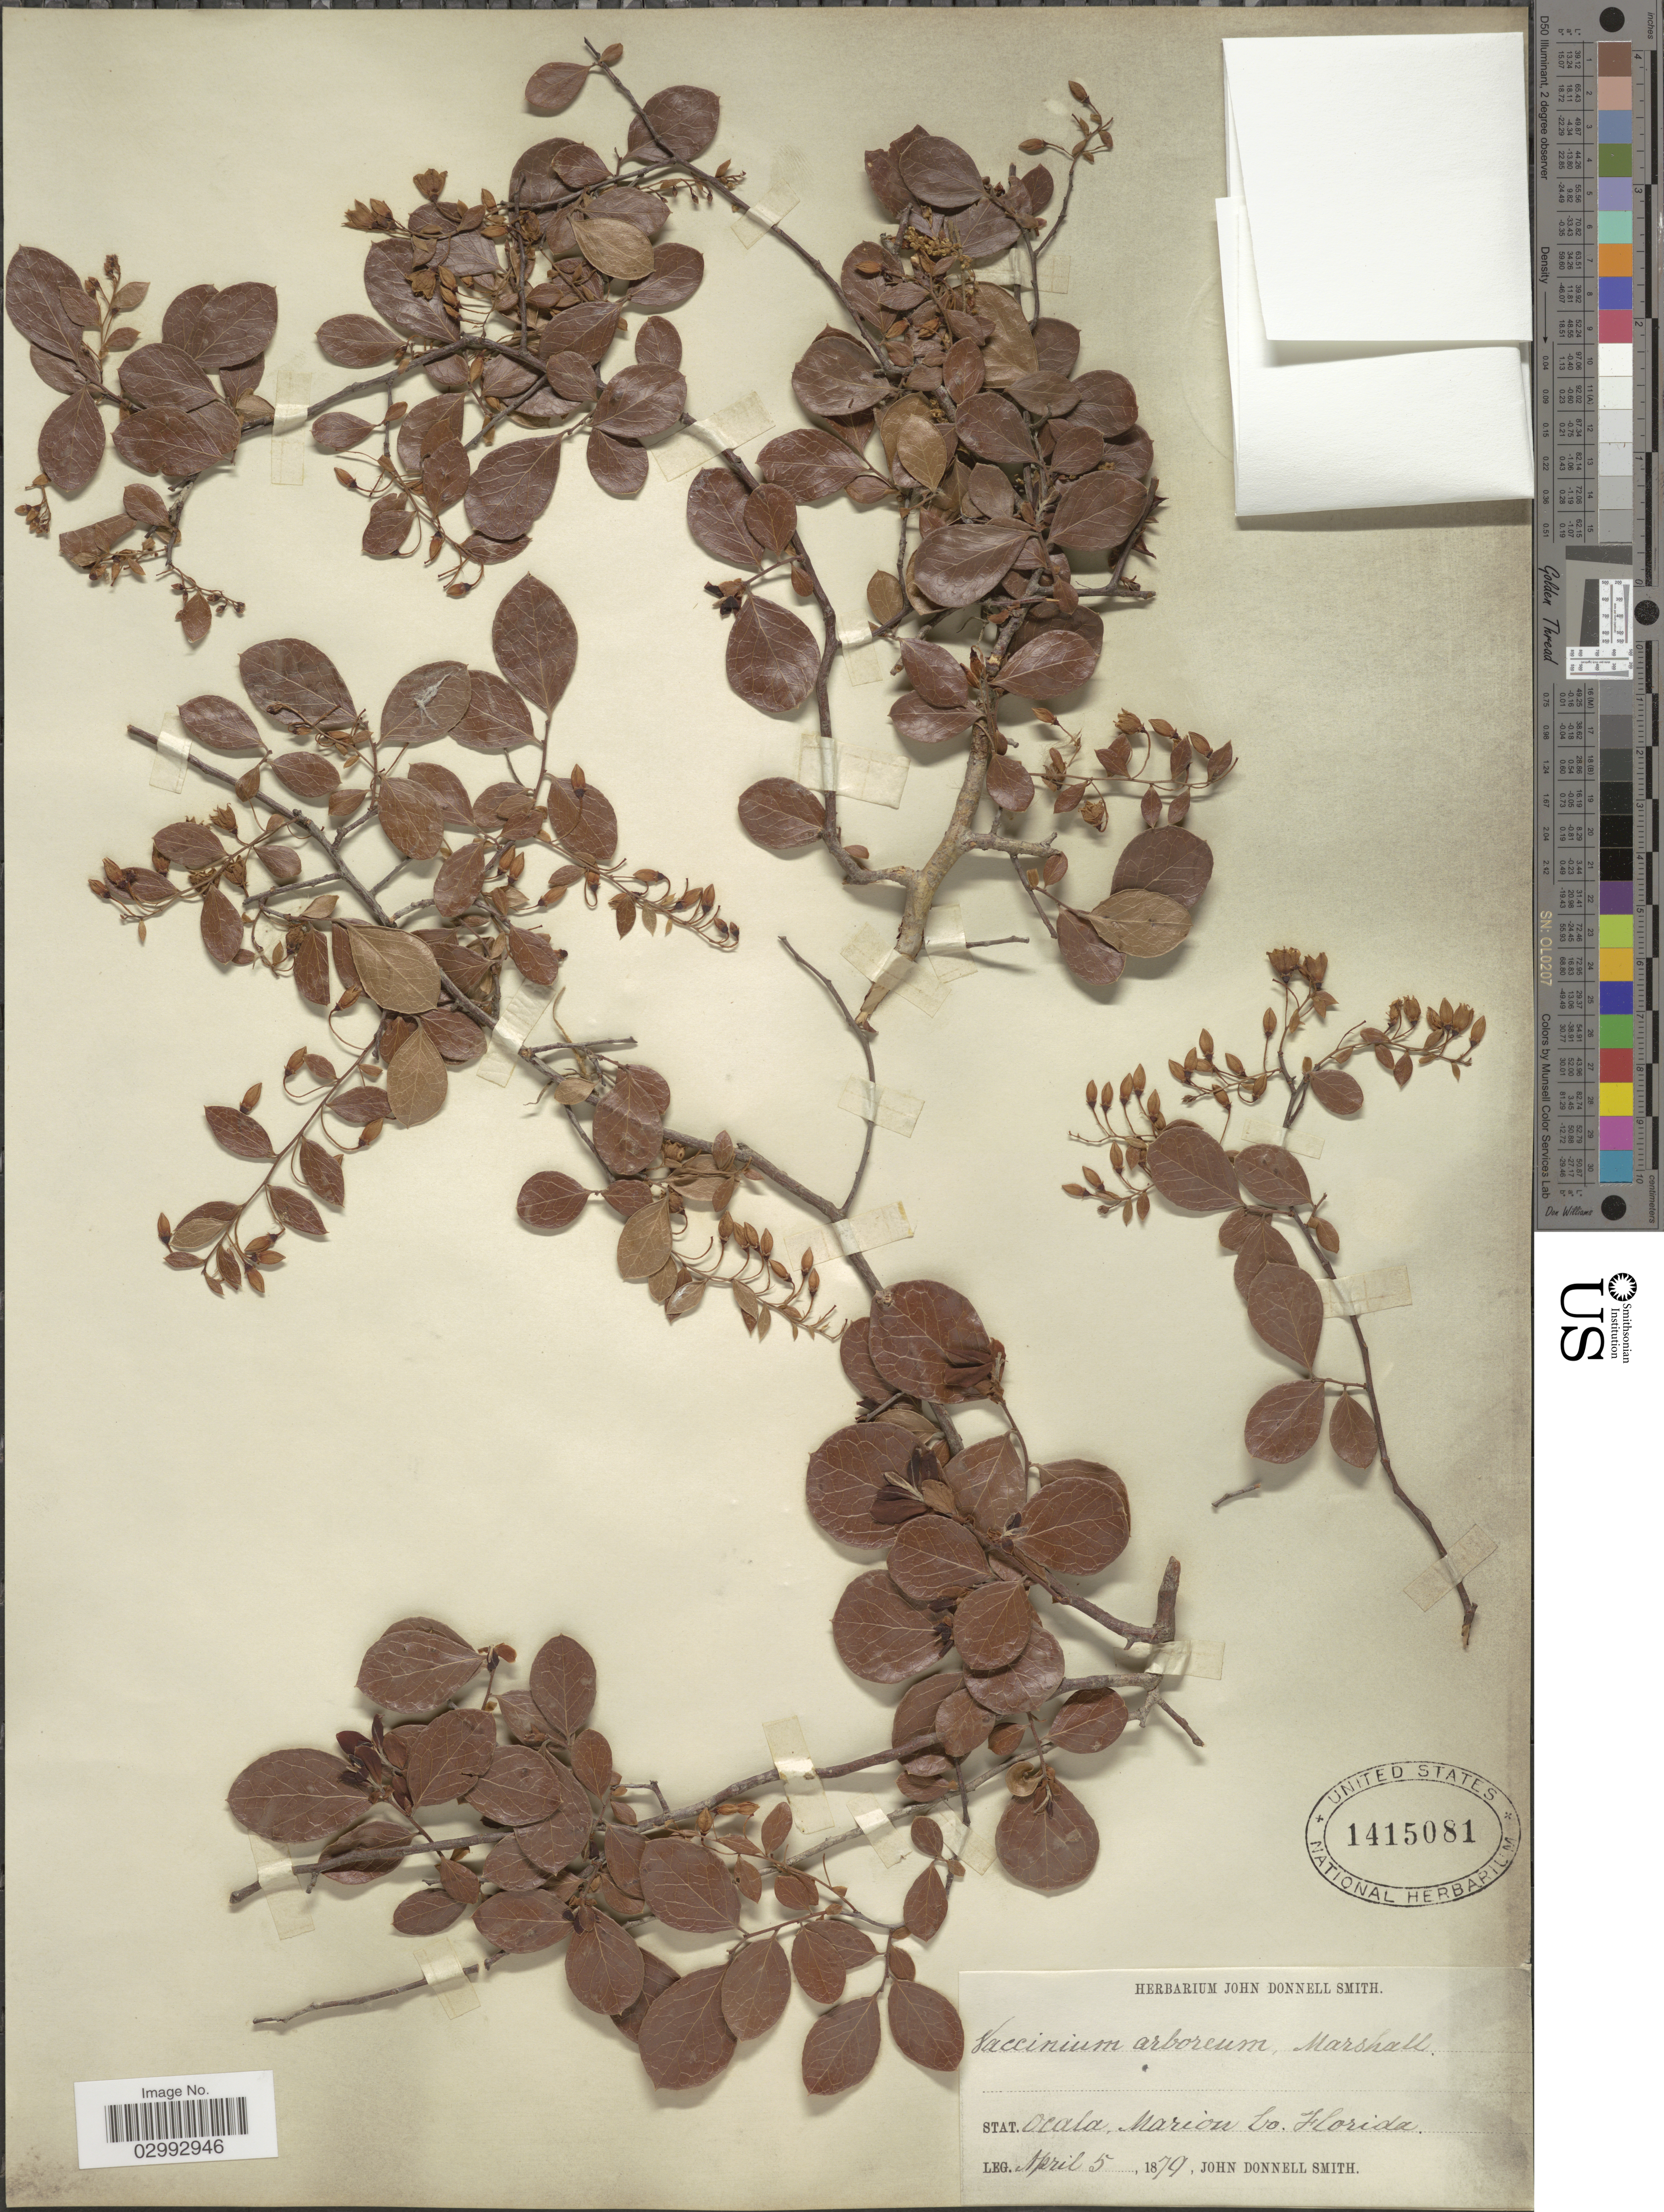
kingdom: Plantae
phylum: Tracheophyta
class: Magnoliopsida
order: Ericales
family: Ericaceae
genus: Batodendron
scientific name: Batodendron arboreum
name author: Nutt.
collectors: J. Donnell Smith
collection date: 1879-04-05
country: United States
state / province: Florida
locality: Stat. Ocala. Marion Co.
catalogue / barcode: US 1415081